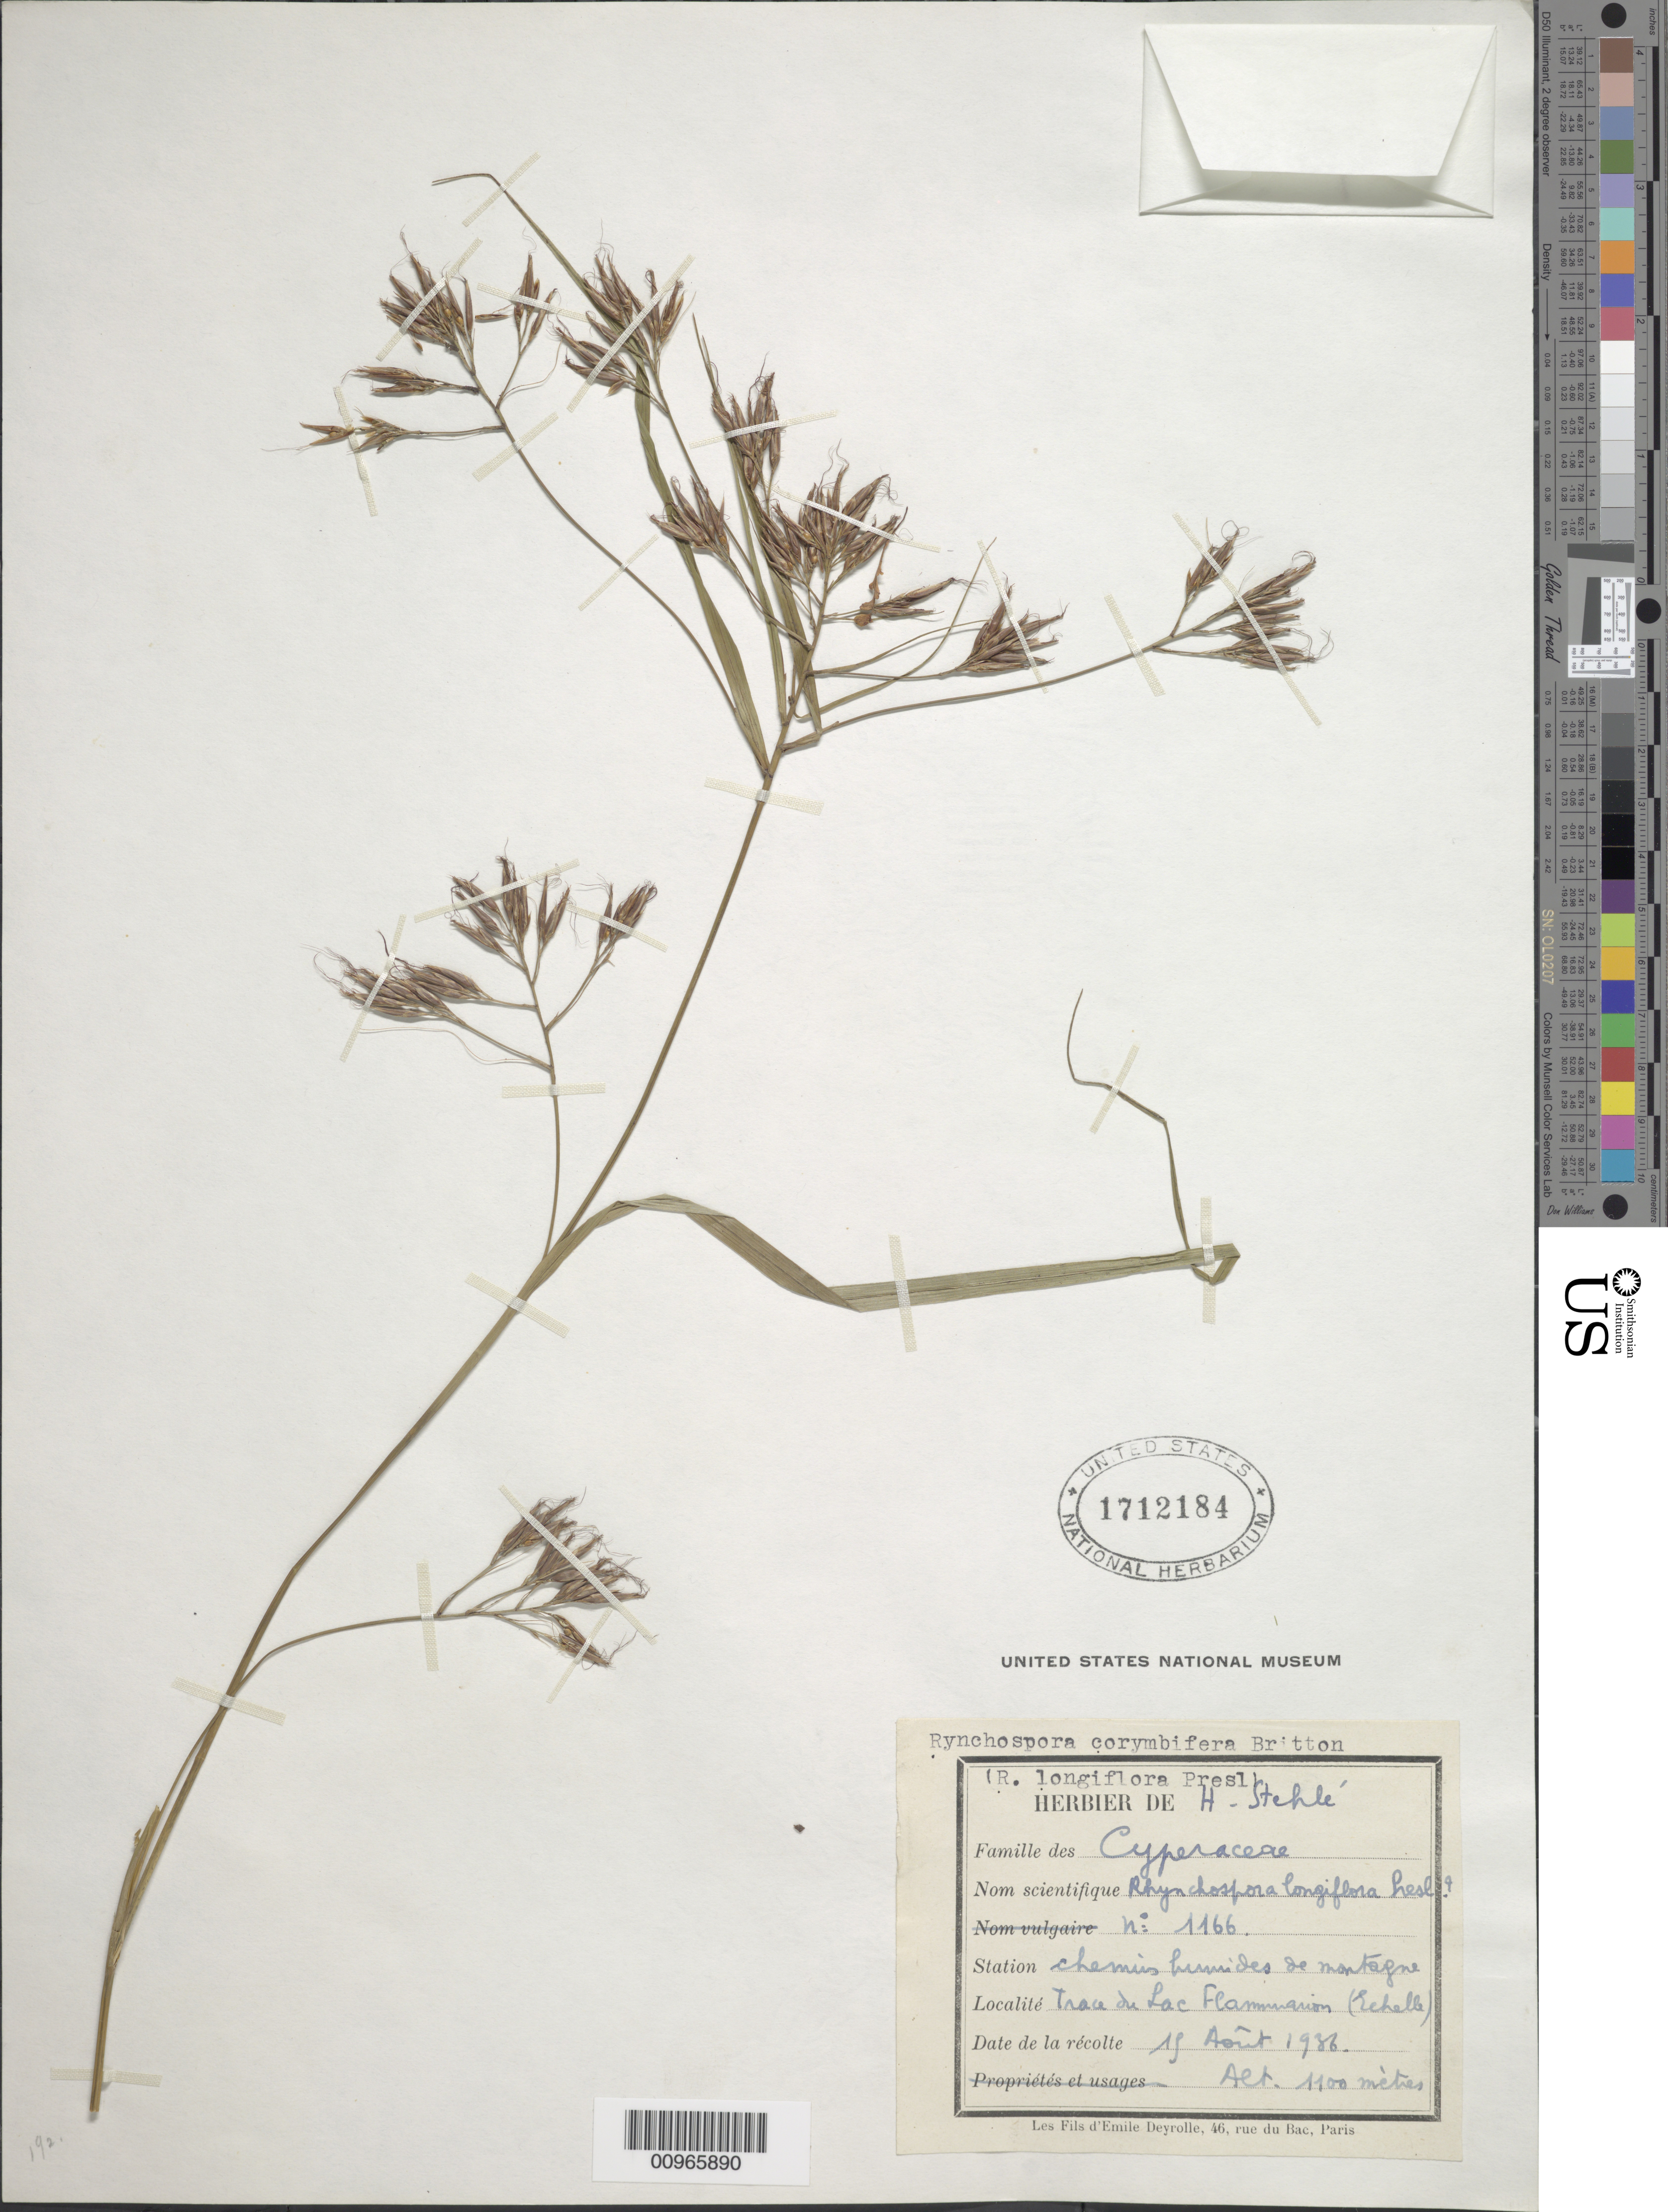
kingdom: Plantae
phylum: Tracheophyta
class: Liliopsida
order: Poales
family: Cyperaceae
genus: Rhynchospora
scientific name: Rhynchospora longiflora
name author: C. Presl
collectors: H. Stehlé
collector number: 1166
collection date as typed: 15 Aug 1936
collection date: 1936-08-15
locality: Trace du Lac Flammarion (Echelle)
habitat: Chemins humides de montagne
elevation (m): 1100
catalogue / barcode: US 1712184